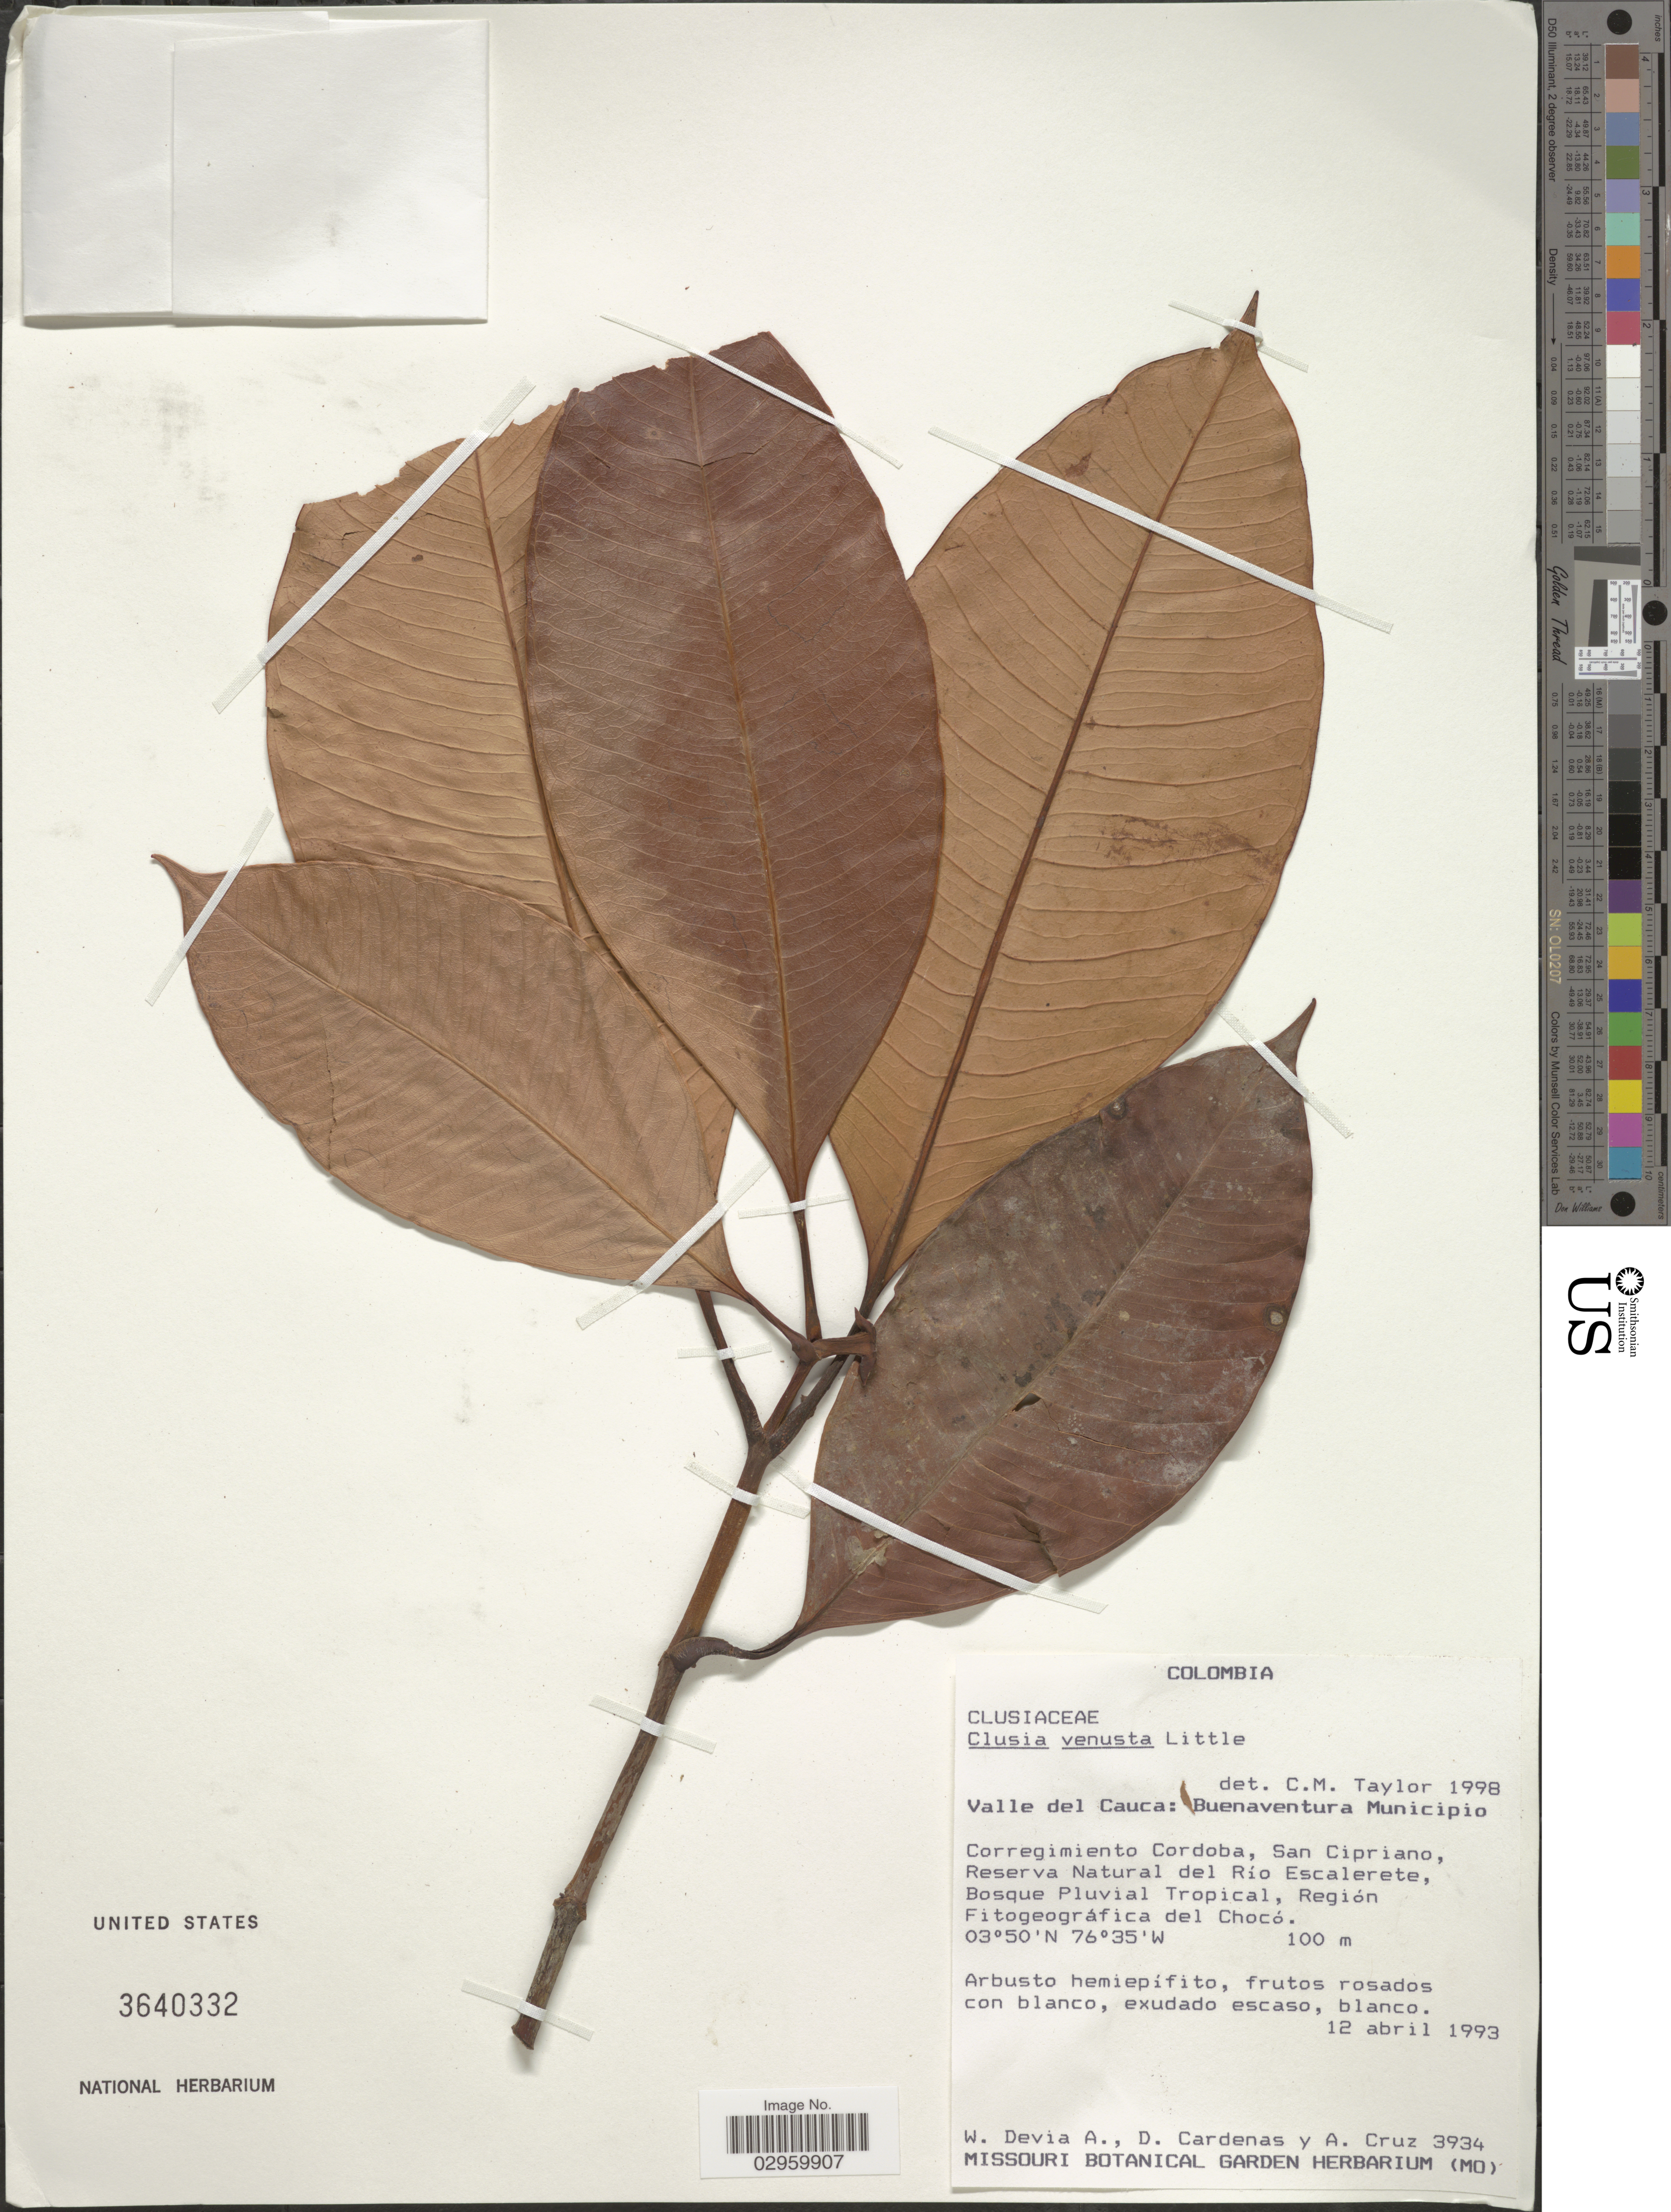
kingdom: Plantae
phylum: Tracheophyta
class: Magnoliopsida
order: Malpighiales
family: Clusiaceae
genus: Clusia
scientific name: Clusia venusta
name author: Little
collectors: W. Devia A., D. Cardenas & A. Cruz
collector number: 3934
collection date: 1993-04-12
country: Colombia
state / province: Valle del Cauca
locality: Buenaventura Municipio, Corregimiento Cordoba, San Cipriano, Reserva Natural del Río Escalerete, Bosque Pluvial Tropical, Región Fitogeográfica del Chocó.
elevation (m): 100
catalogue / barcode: US 3640332